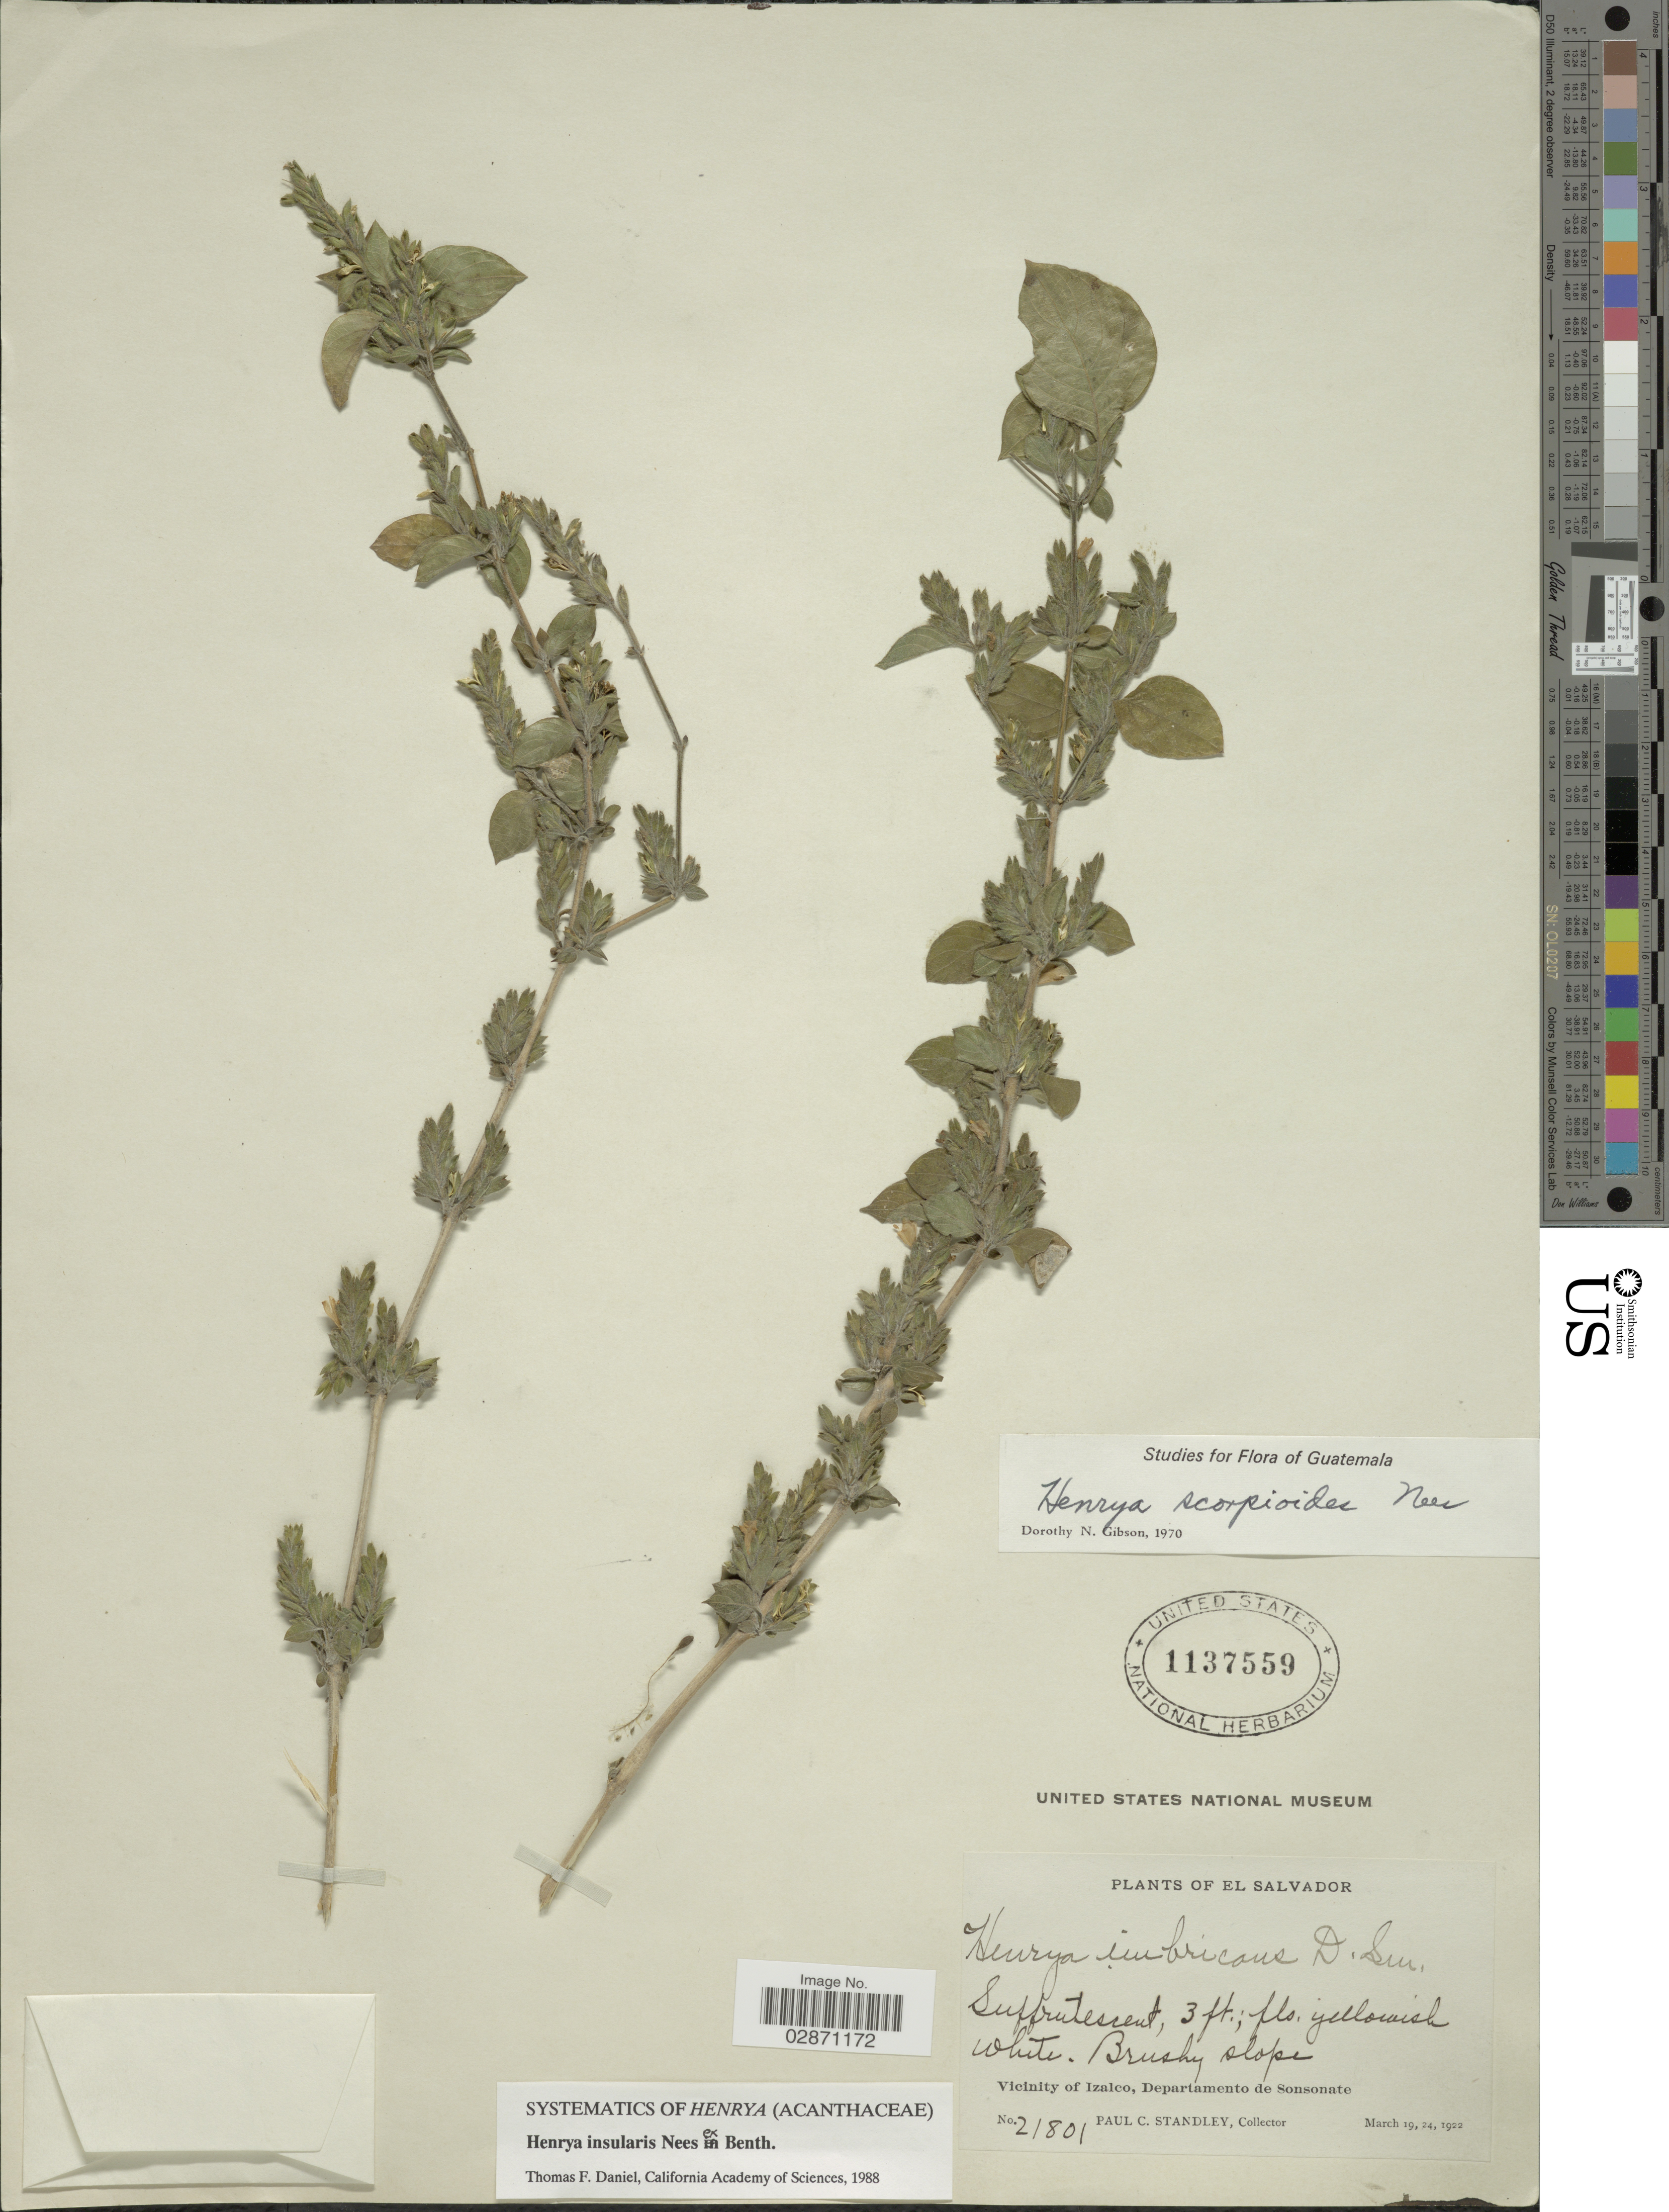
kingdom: Plantae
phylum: Tracheophyta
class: Magnoliopsida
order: Lamiales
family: Acanthaceae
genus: Henrya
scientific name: Henrya insularis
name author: Nees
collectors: P. C. Standley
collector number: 21801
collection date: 1922-03-19/1922-03-24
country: El Salvador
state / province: Sonsonate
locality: Vicinity of Izalco, Departamento de Sonsonate.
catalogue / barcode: US 1137559